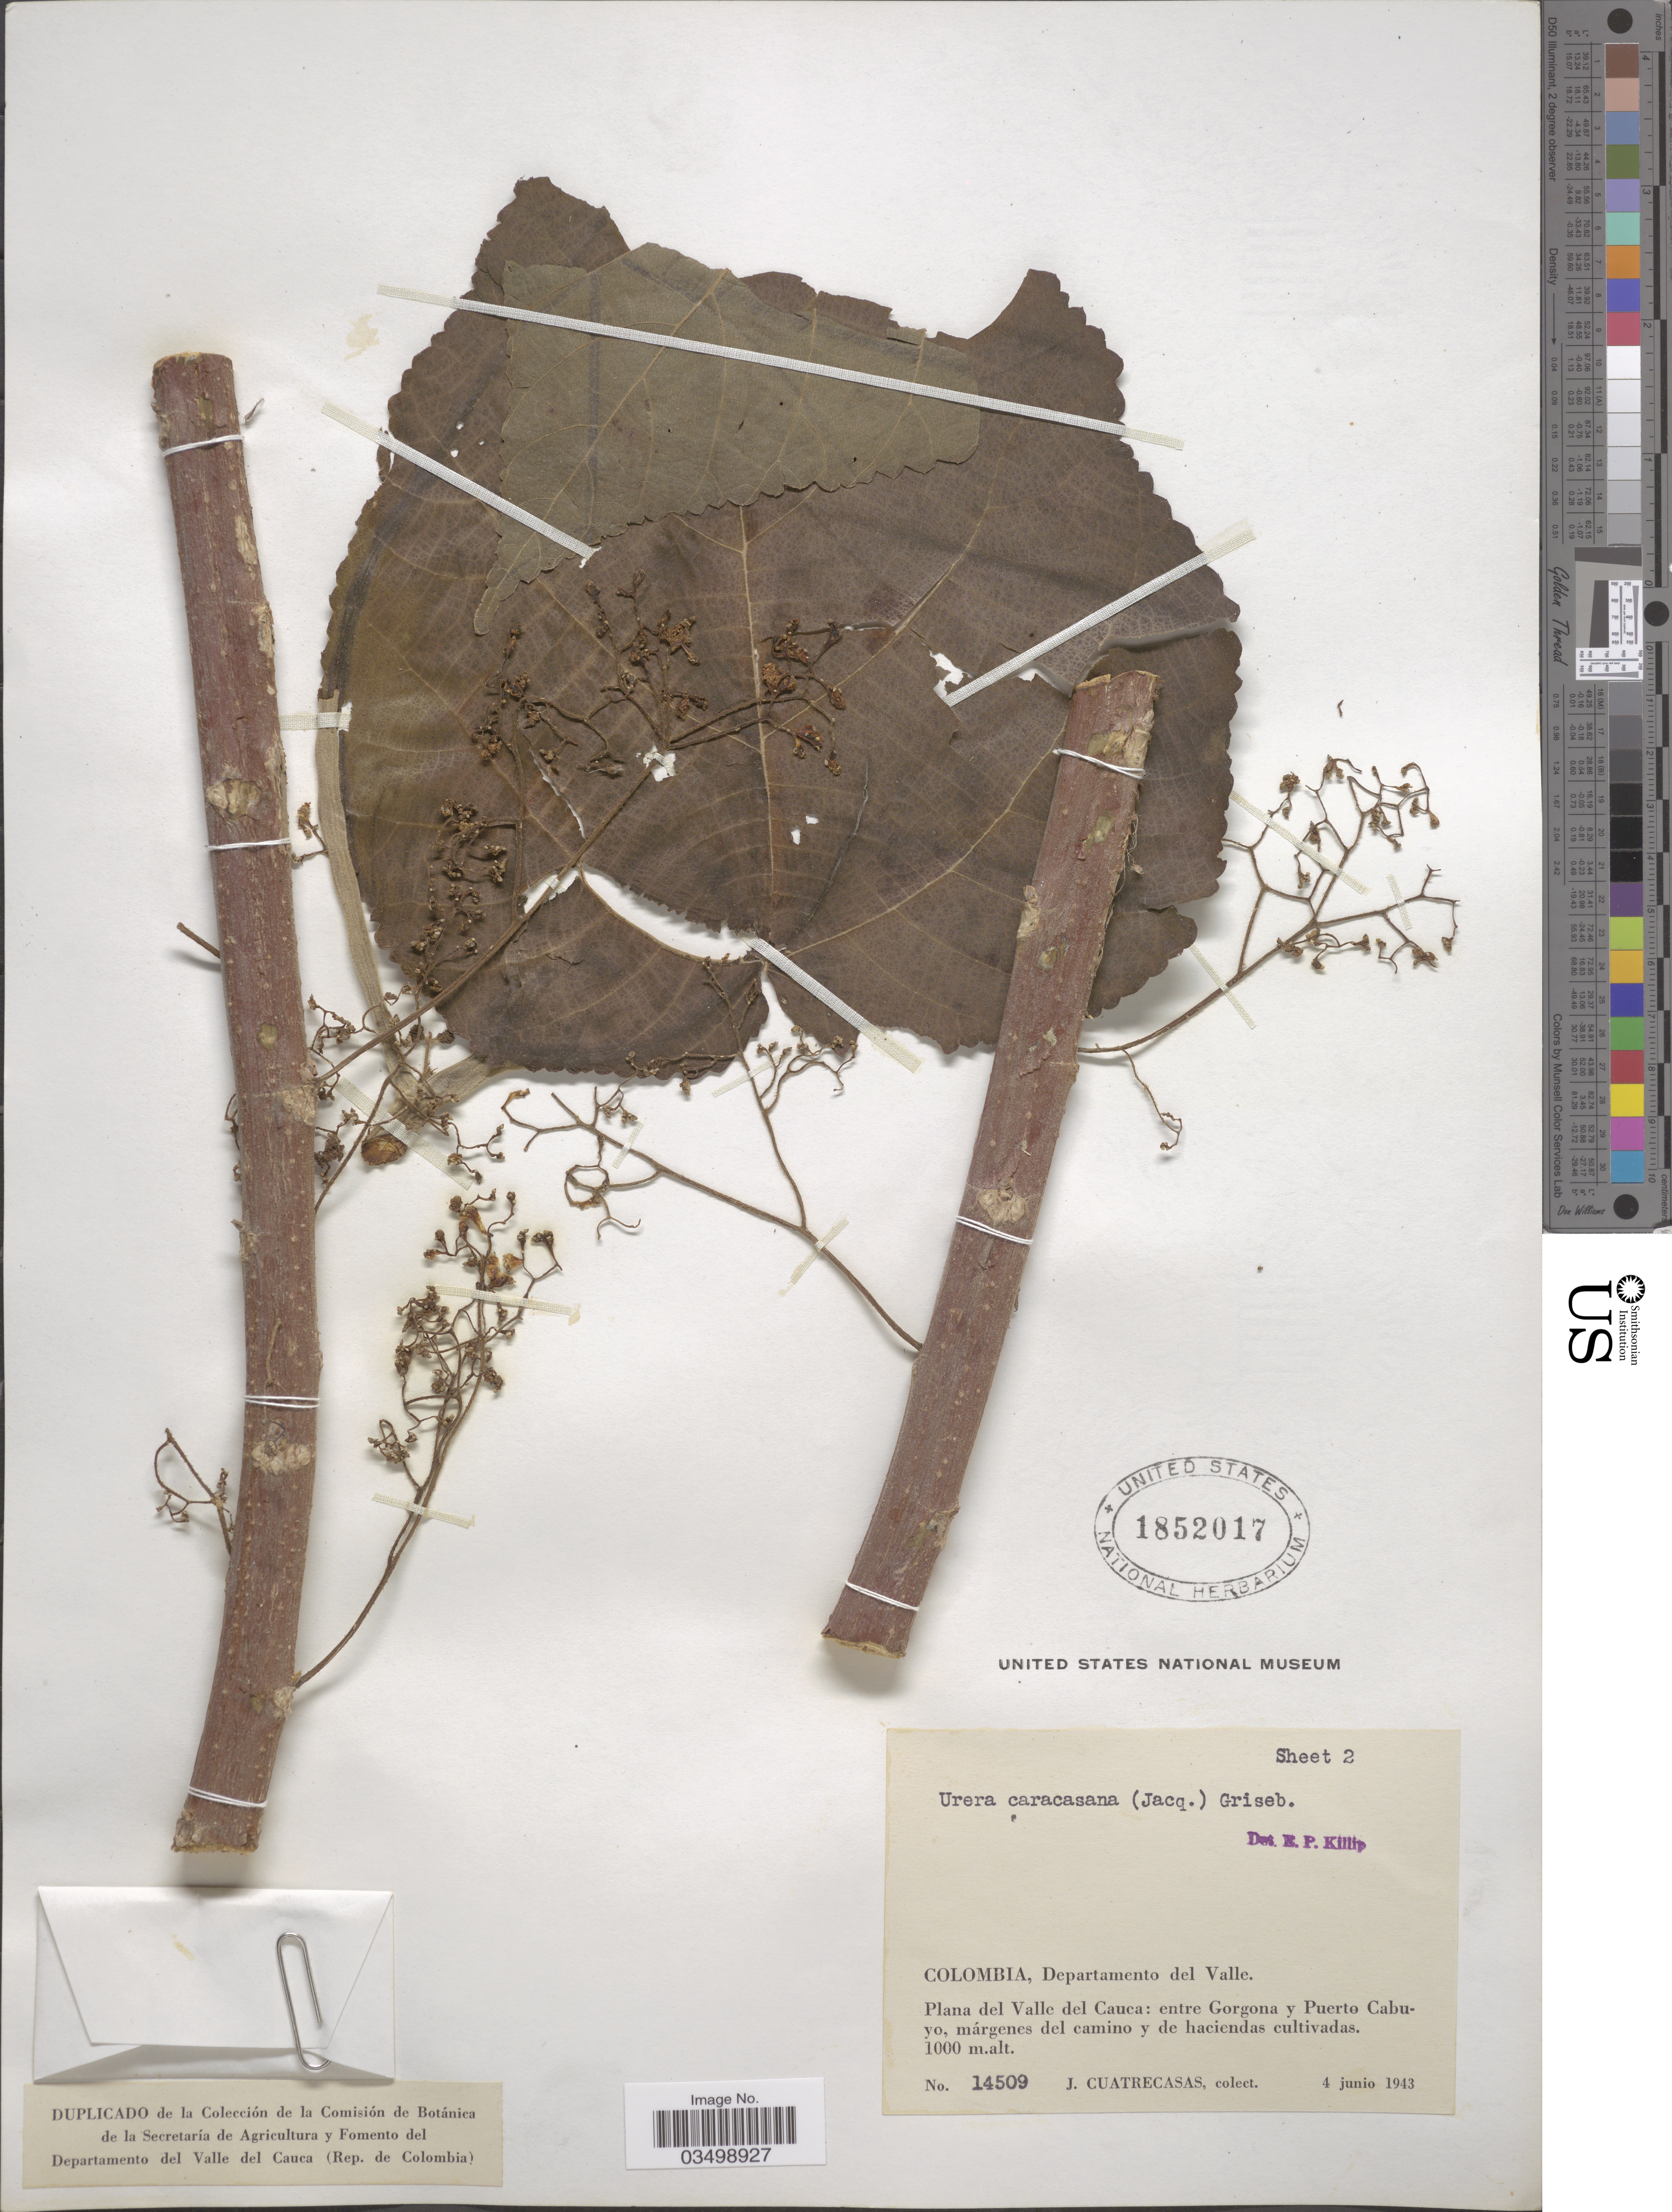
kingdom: Plantae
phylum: Tracheophyta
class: Magnoliopsida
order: Rosales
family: Urticaceae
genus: Urera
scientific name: Urera caracasana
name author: (Jacq.) Gaudich. ex Griseb.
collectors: J. Cuatrecasas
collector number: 14509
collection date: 1943-06-04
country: Colombia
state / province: Valle del Cauca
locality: Departamento del Valle. Plana del Valle del Cauca: entre Gorgona y Puerto Cabuyo.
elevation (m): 1000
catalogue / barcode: US 1852017